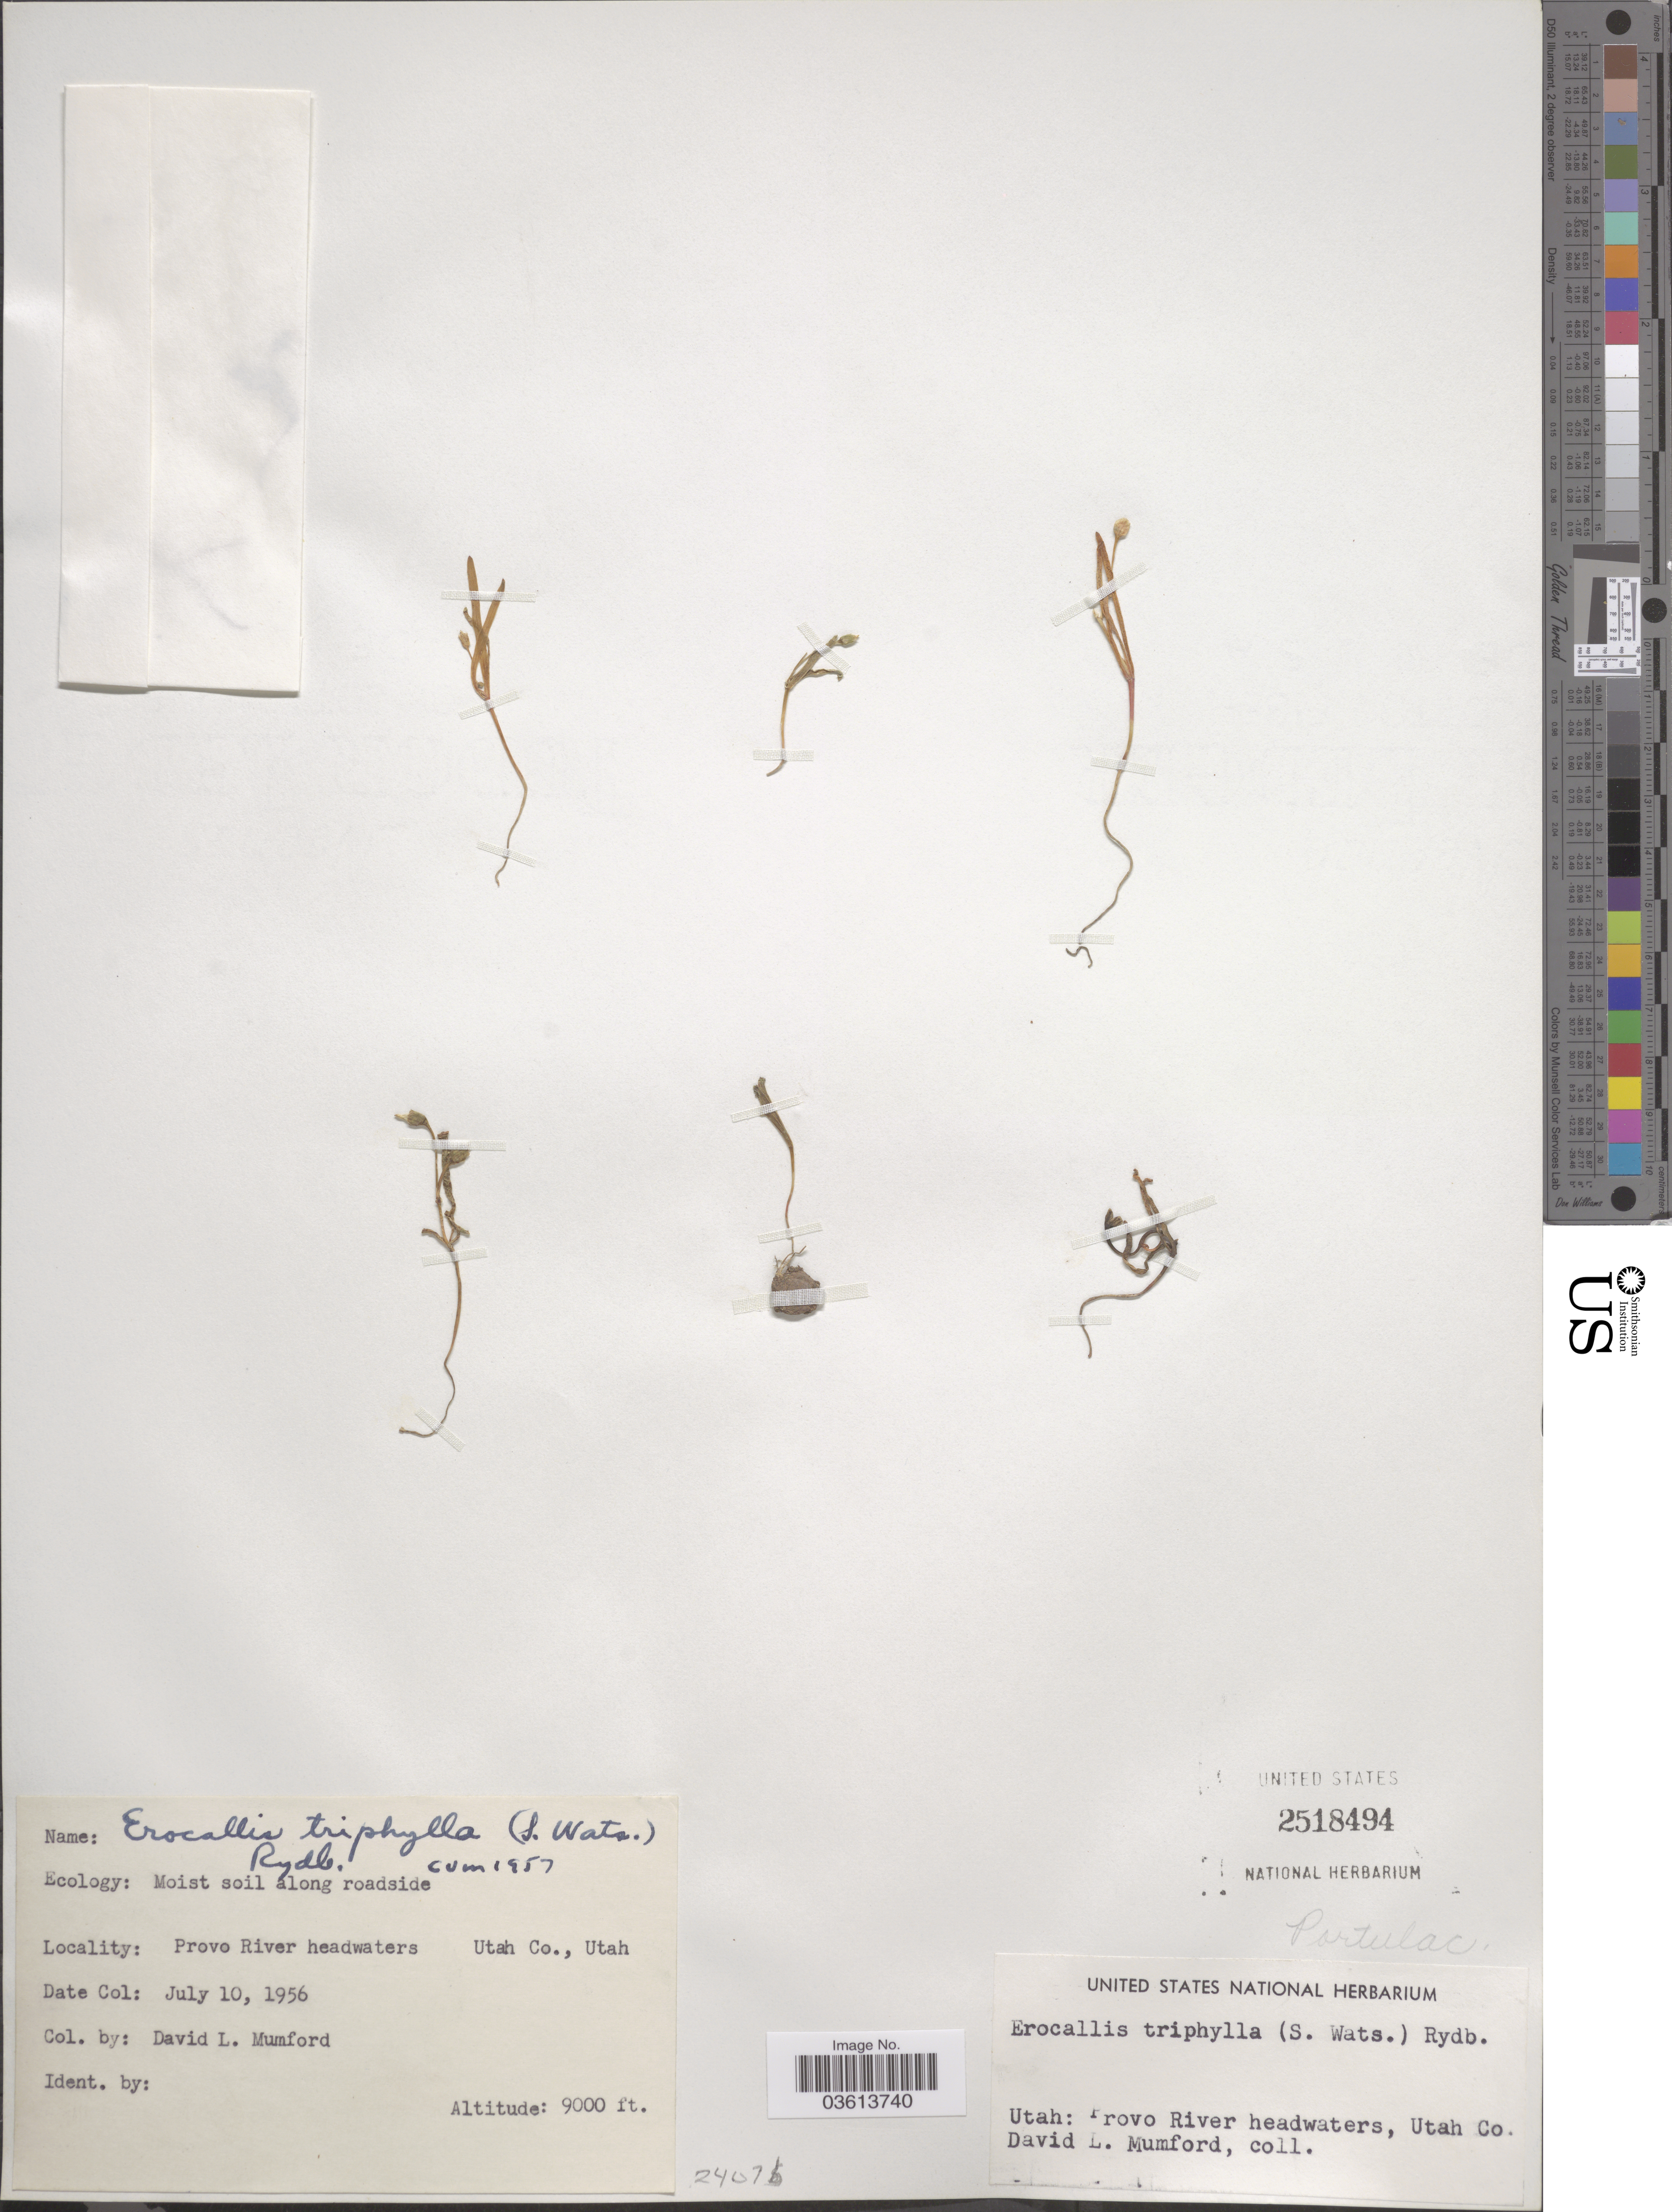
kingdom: Plantae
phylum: Tracheophyta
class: Magnoliopsida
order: Caryophyllales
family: Montiaceae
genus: Erocallis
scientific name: Erocallis triphylla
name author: (S. Watson) Rydb.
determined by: Strong, Mark T., (BOT), Smithsonian Institution - National Museum of Natural History (UNITED STATES)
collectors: D. Mumford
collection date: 1956-07-10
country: United States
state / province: Utah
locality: Provo River headwaters Utah Co.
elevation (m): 2743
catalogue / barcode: US 2518494